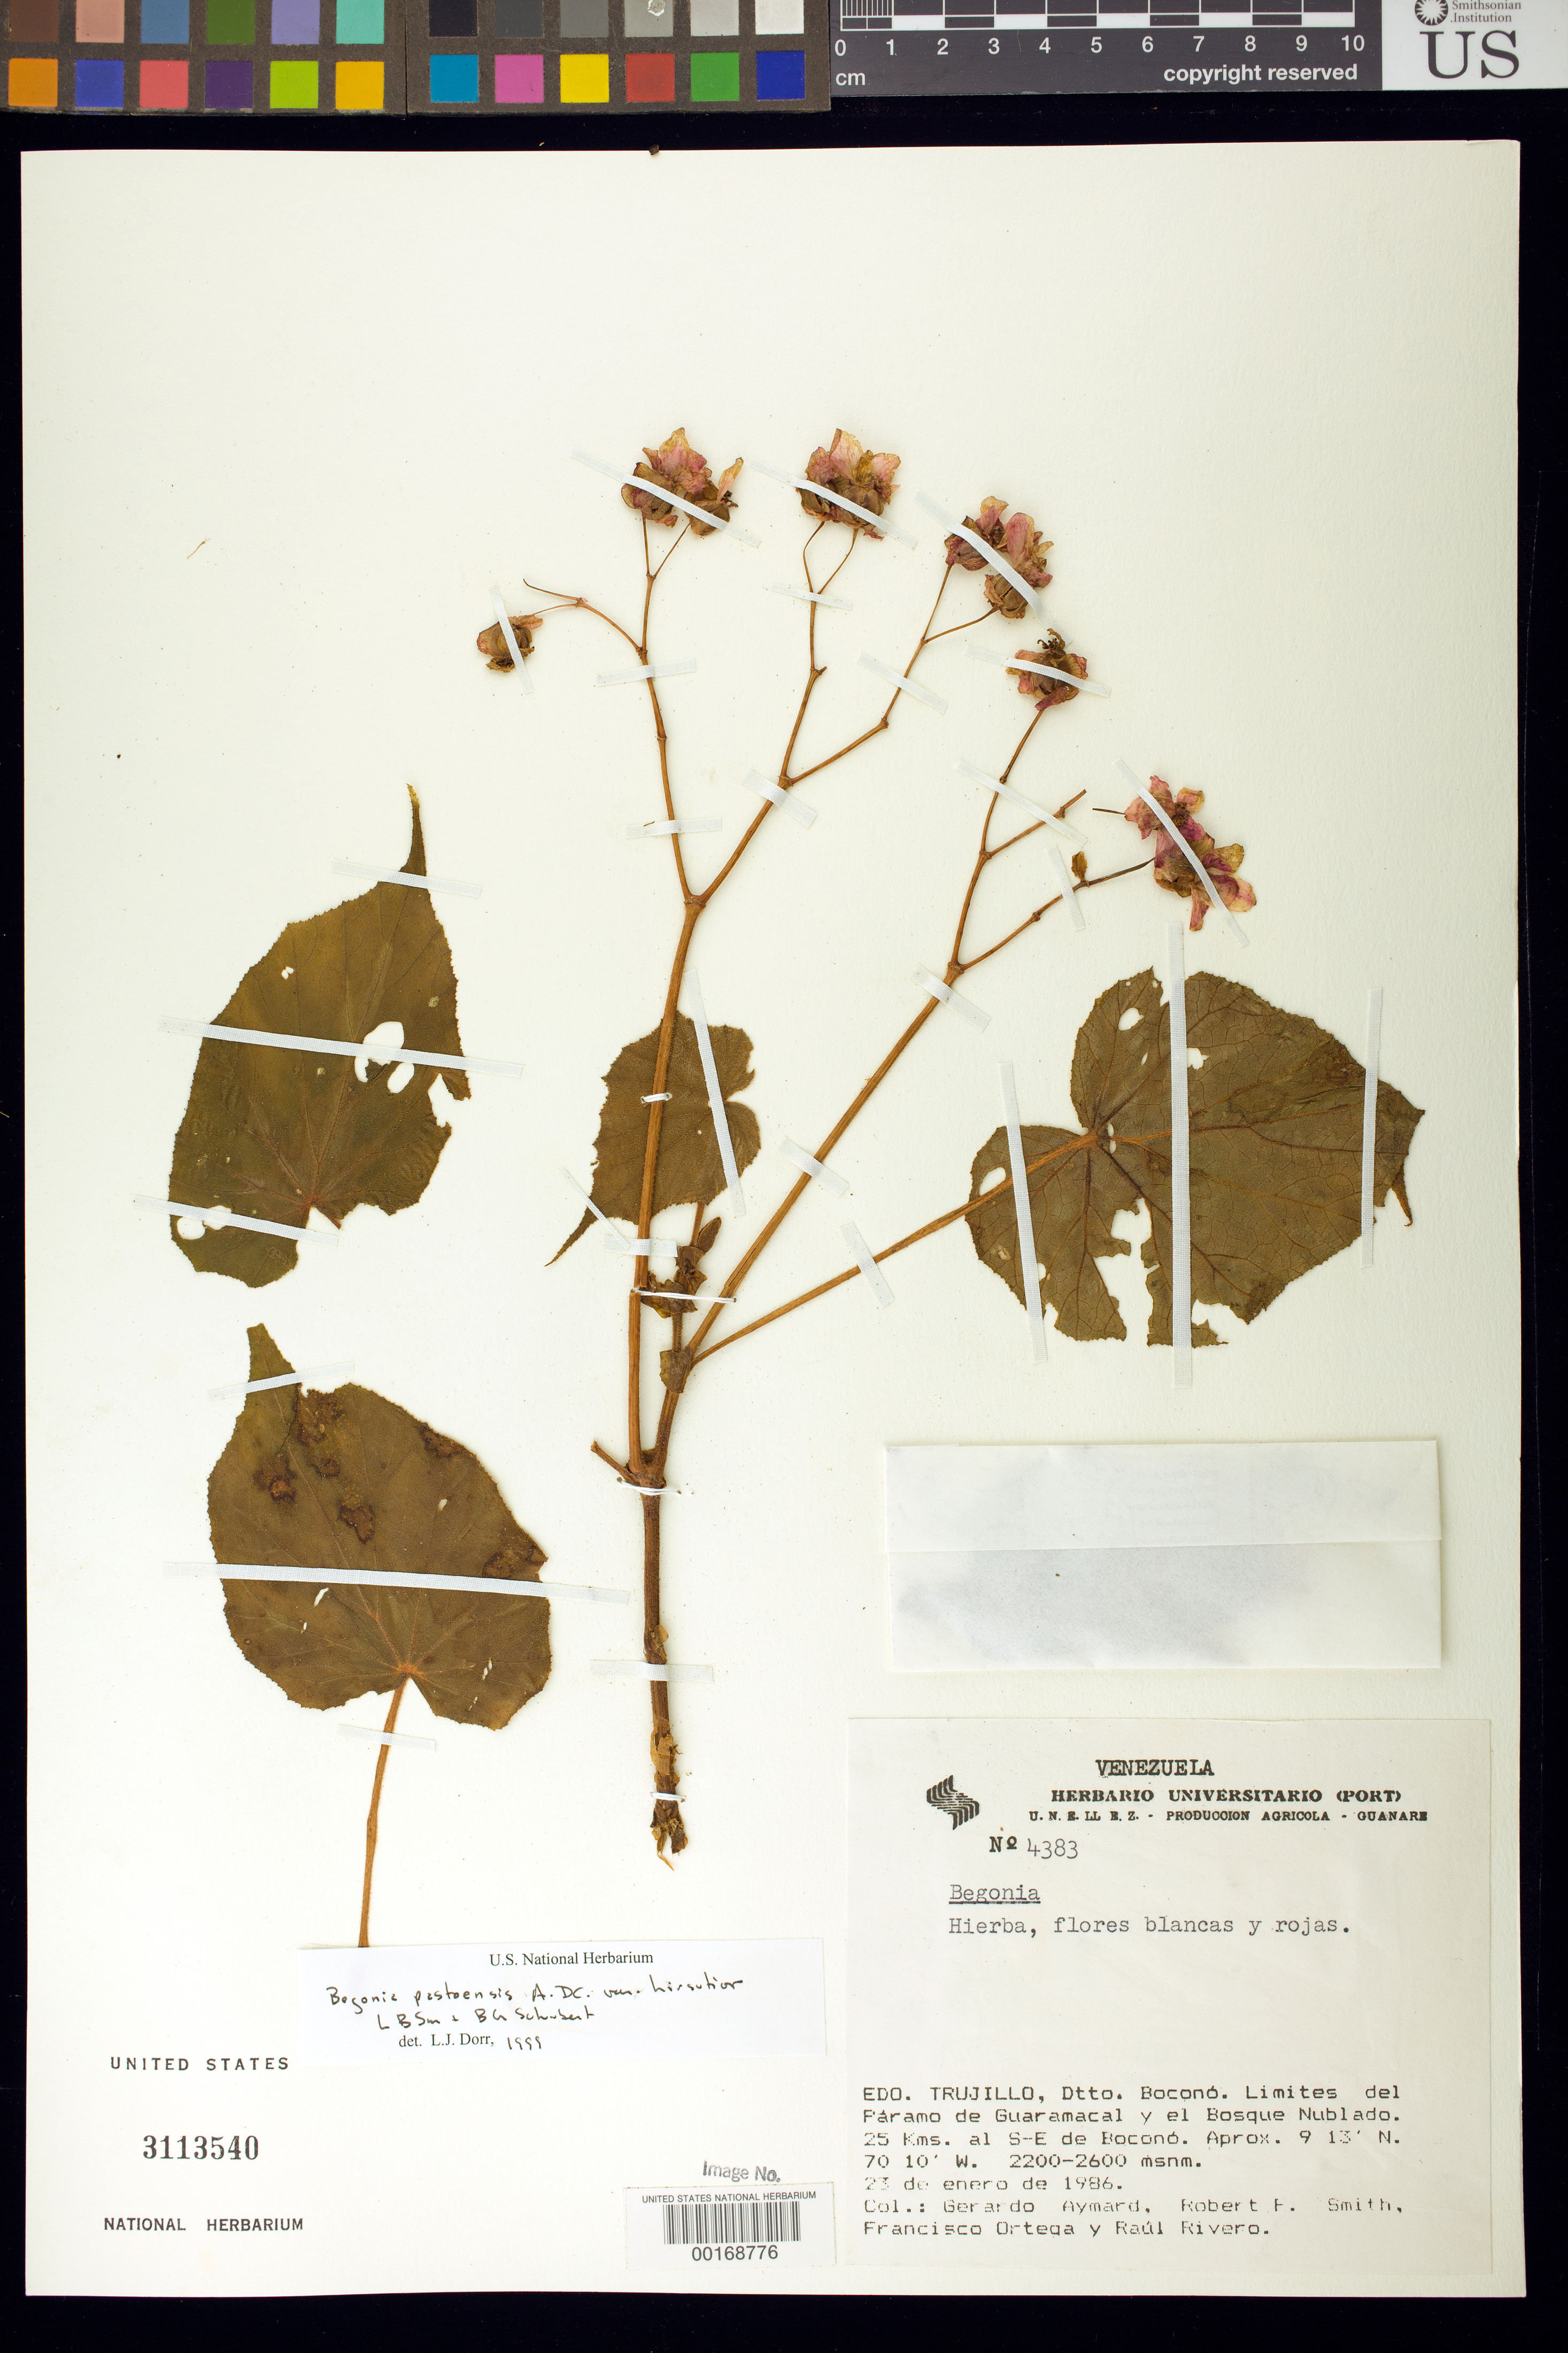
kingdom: Plantae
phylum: Tracheophyta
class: Magnoliopsida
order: Cucurbitales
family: Begoniaceae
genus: Begonia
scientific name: Begonia pastoensis var. hirsutior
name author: A. DC.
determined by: Dorr, L. J., (BOT), Smithsonian Institution - National Museum of Natural History (UNITED STATES)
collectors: G. A. Aymard & R. Rivero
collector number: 4383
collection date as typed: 23 Jan 1986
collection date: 1986-01-23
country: Venezuela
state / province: Trujillo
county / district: Boconó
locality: Limites del Páramo de Guaramacal y el bosque nublado, 25 km al S-E de Boconó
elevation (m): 2200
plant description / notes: PORT, US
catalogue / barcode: US 3113540